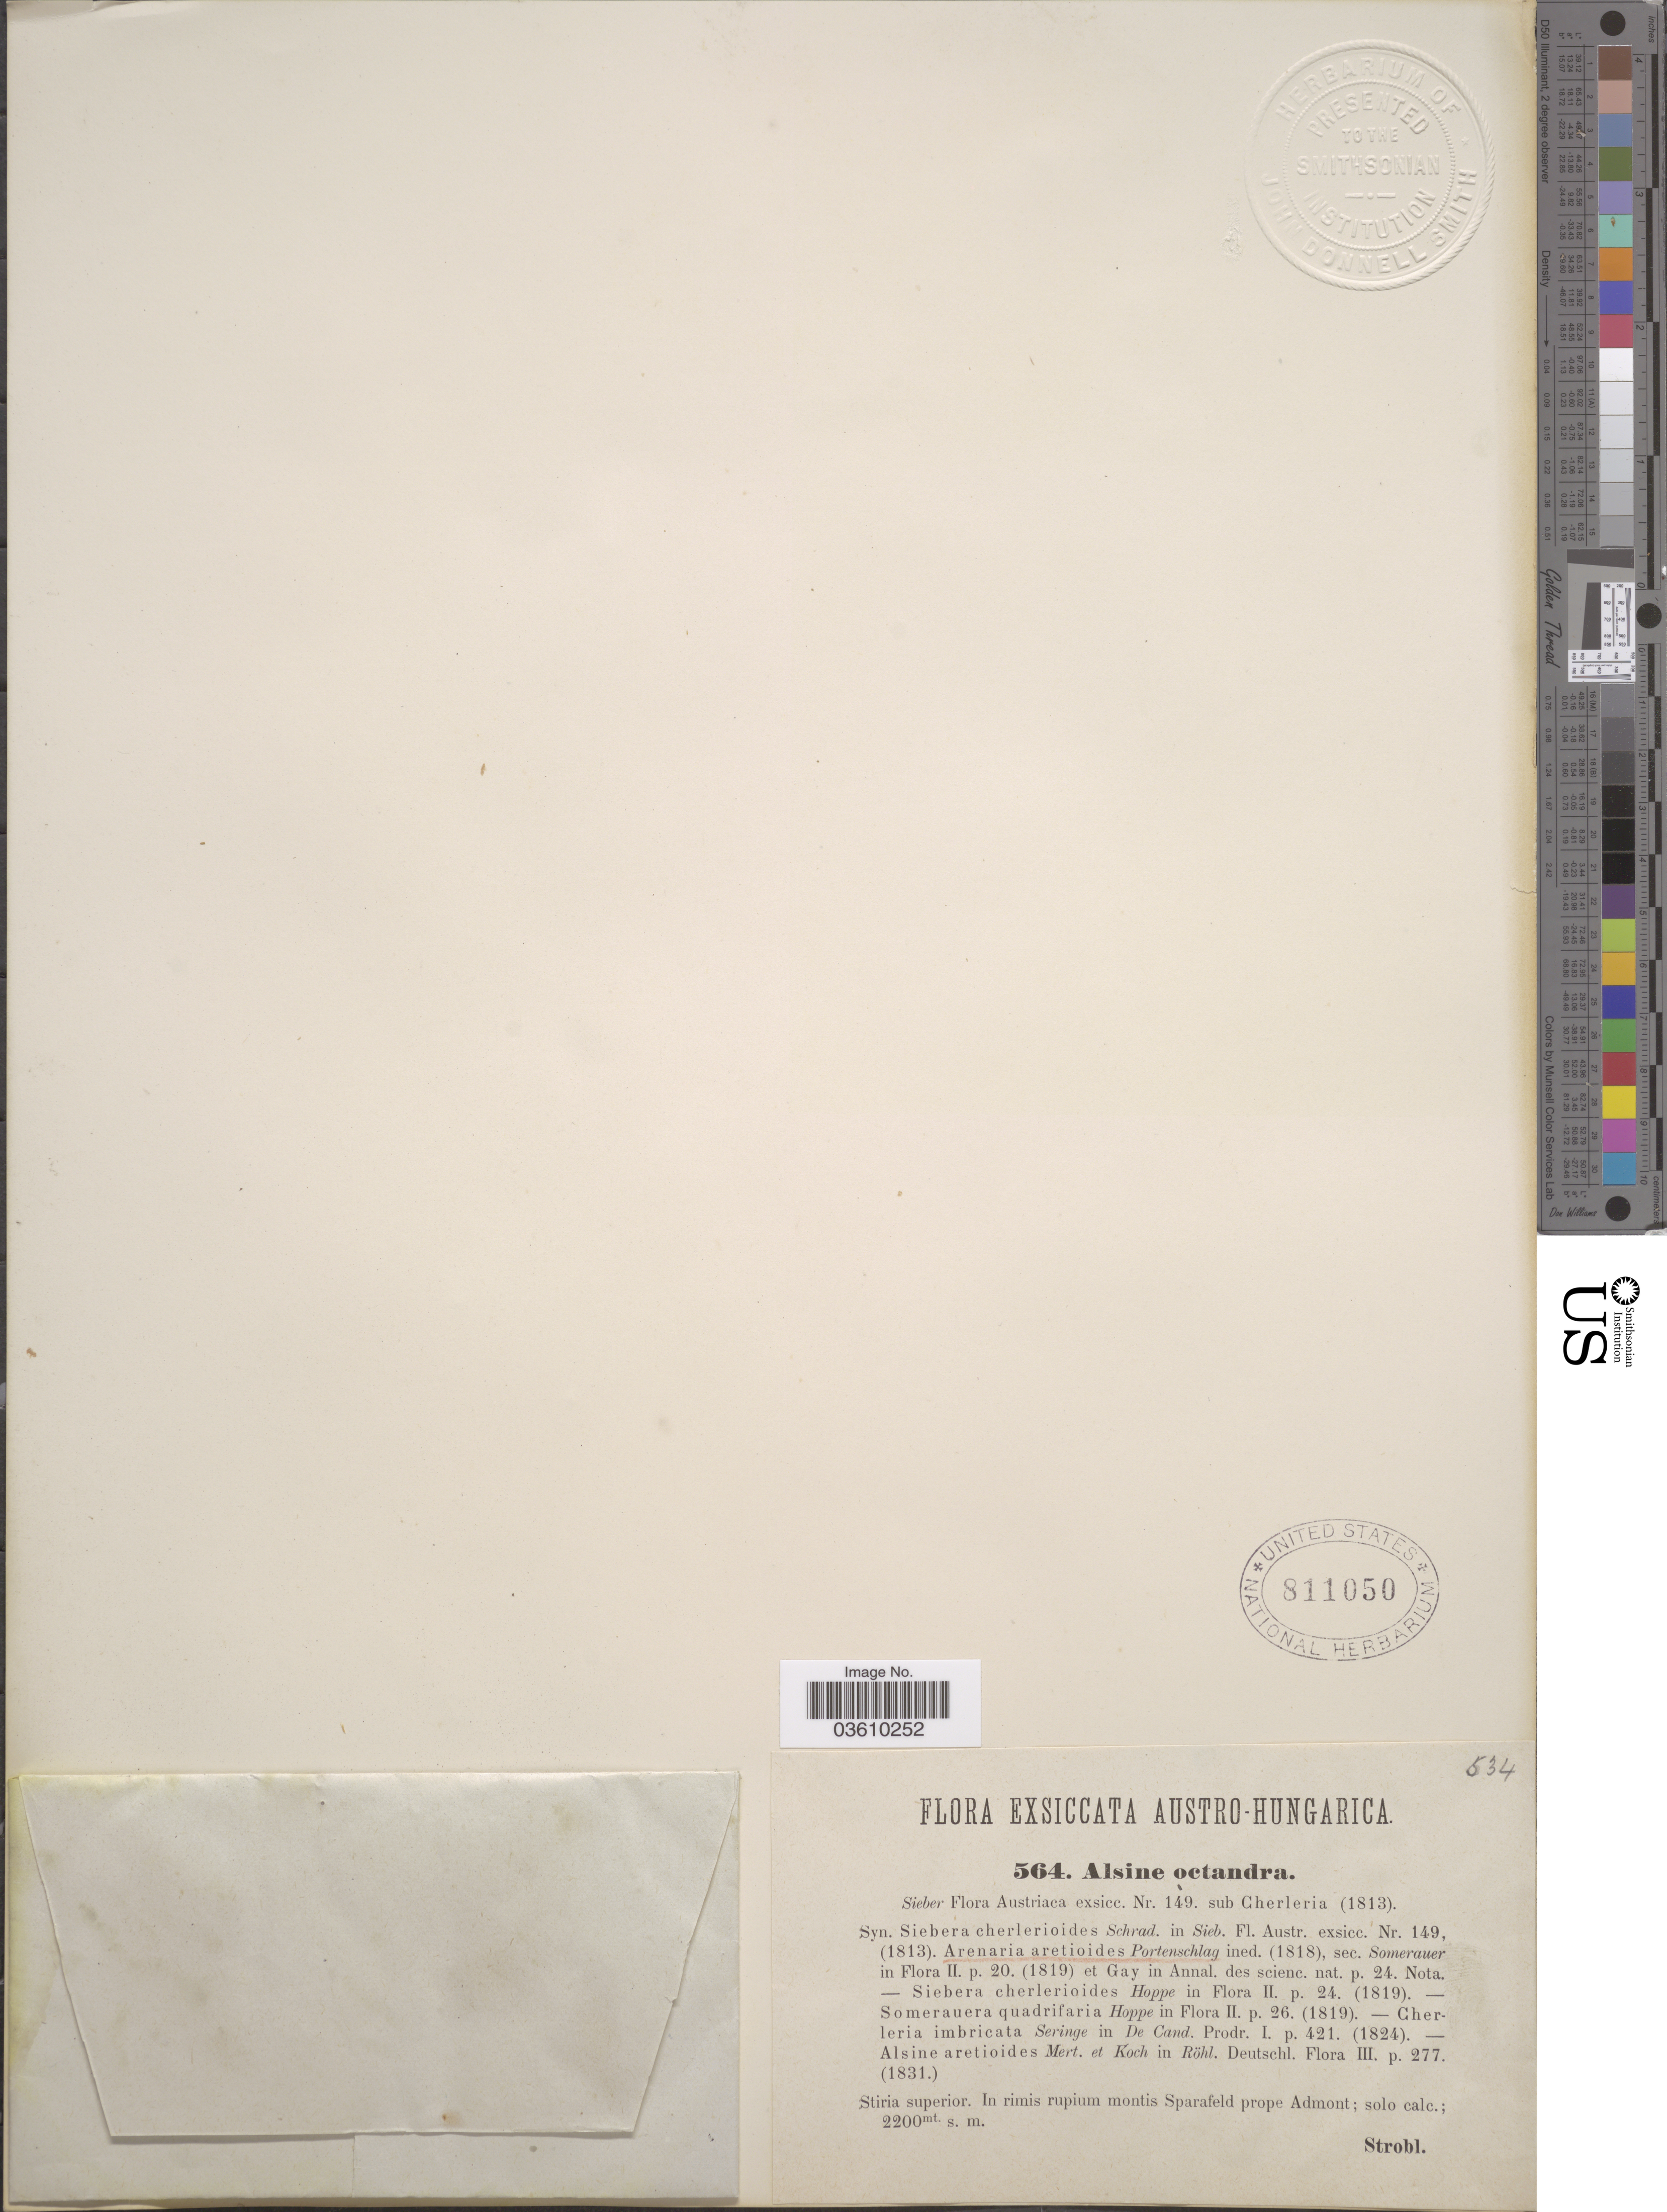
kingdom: Plantae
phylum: Tracheophyta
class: Magnoliopsida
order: Caryophyllales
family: Caryophyllaceae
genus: Stellaria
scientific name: Stellaria octandra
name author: Pobed.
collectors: Strobl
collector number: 564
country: Austria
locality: Austro-Hungarica. Stiria superior. In rimis rupium montis Sparafeld prope Admont.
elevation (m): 2200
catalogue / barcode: US 811050